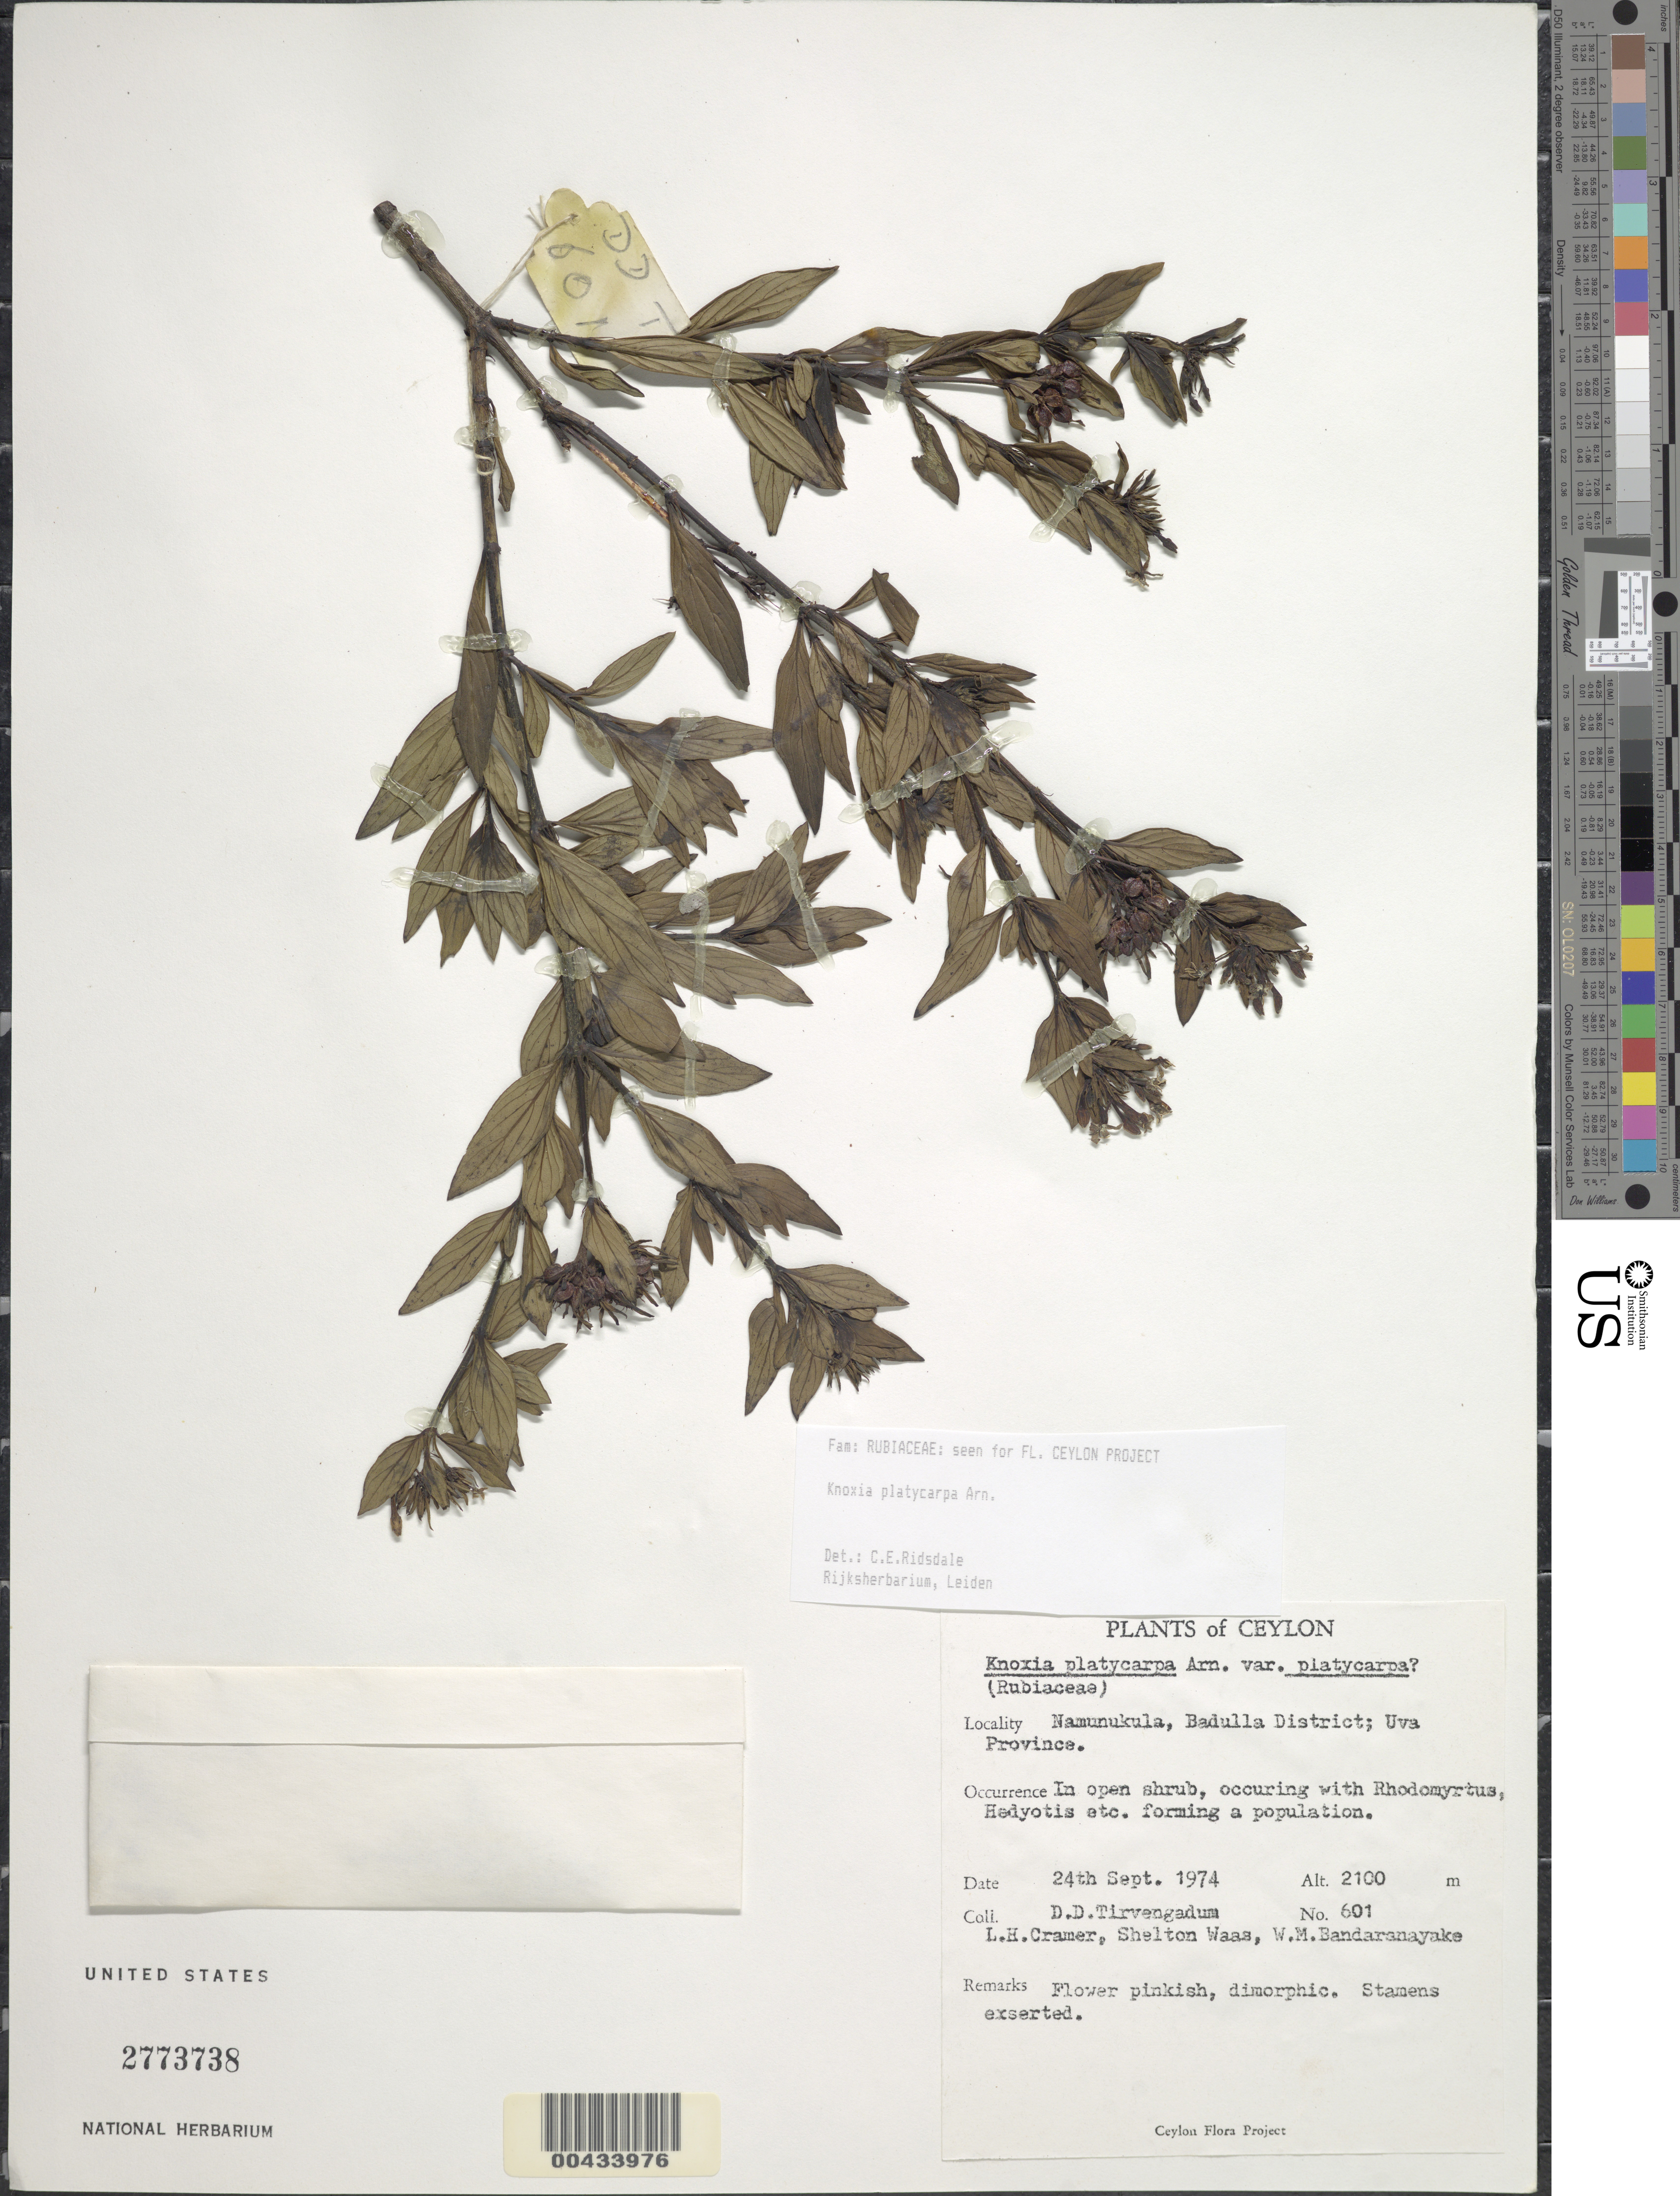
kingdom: Plantae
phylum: Tracheophyta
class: Magnoliopsida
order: Gentianales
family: Rubiaceae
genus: Knoxia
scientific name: Knoxia platycarpa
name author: Arn.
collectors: D. Tirvengadum, L. H. Cramer, S. Waas & W. Bandaranayake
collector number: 601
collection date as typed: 24 Sep 1974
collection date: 1974-09-24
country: Sri Lanka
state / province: Uva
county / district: Badulla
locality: Namunukula Kanda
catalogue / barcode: US 2773738